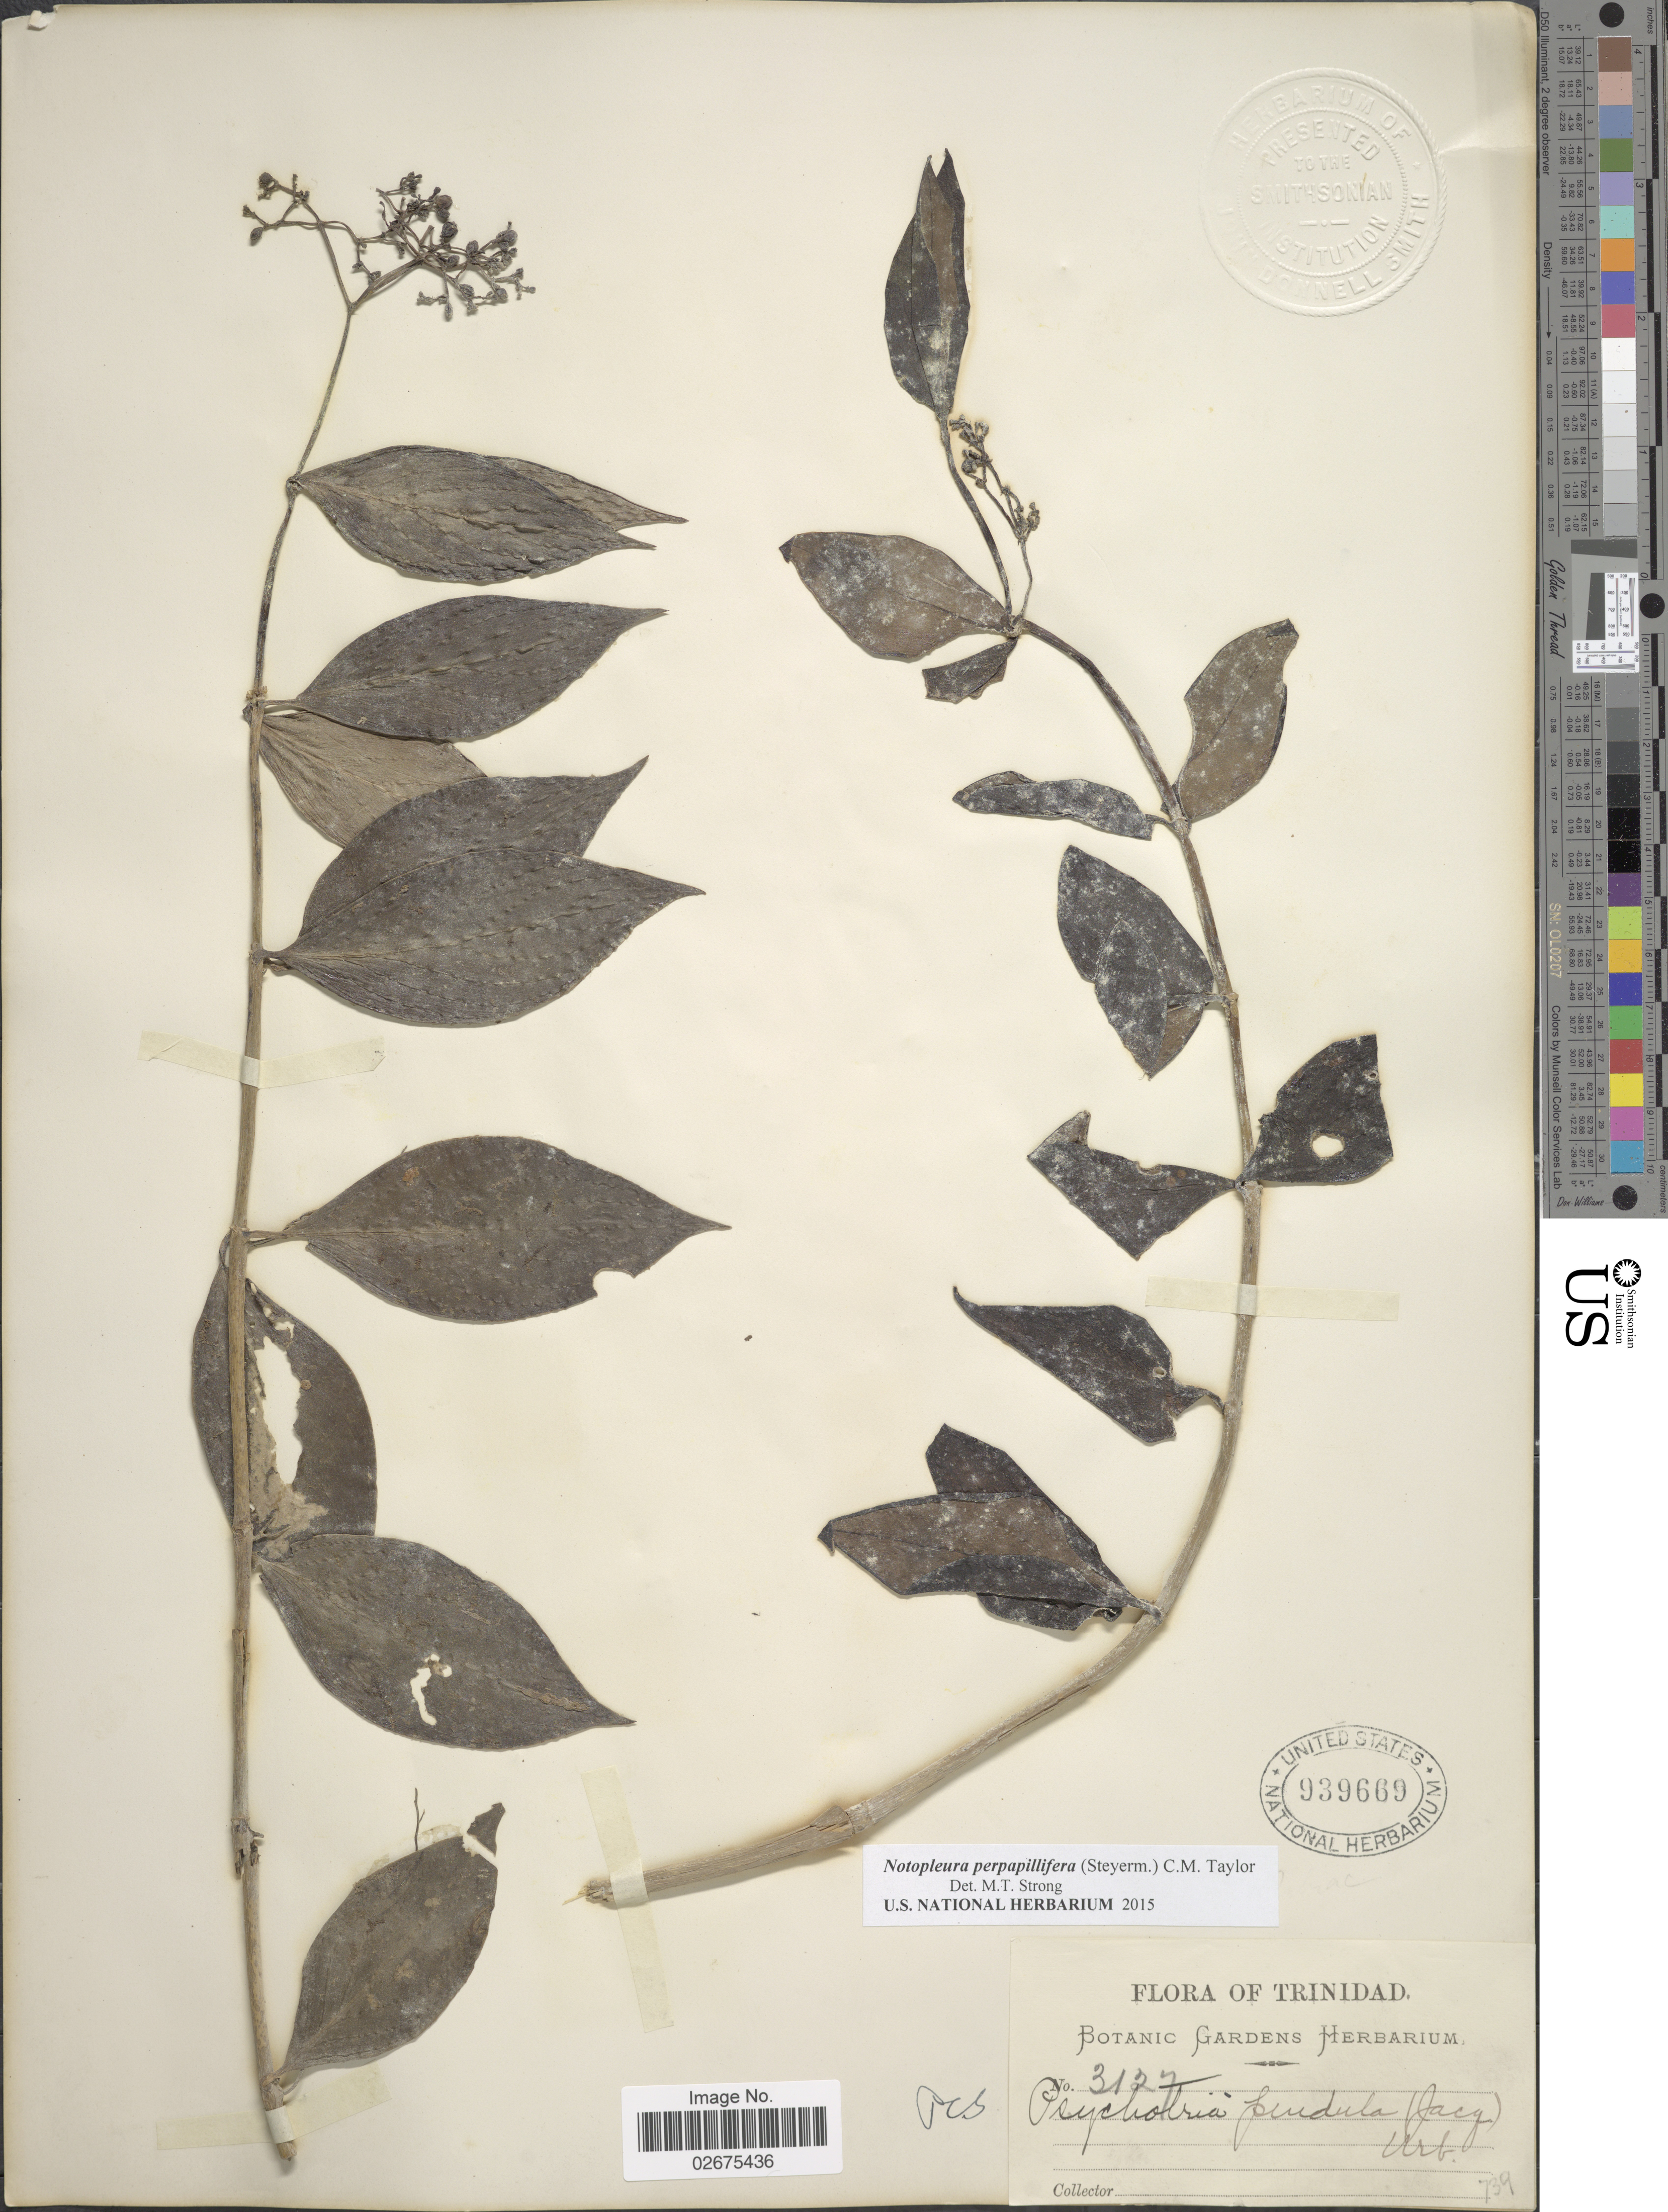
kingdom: Plantae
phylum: Tracheophyta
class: Magnoliopsida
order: Gentianales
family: Rubiaceae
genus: Notopleura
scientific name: Notopleura perpapillifera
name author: (Steyerm.) C.M. Taylor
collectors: Botanic Gardens Herbarium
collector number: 3127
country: Trinidad and Tobago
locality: Trinidad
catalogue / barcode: US 939669